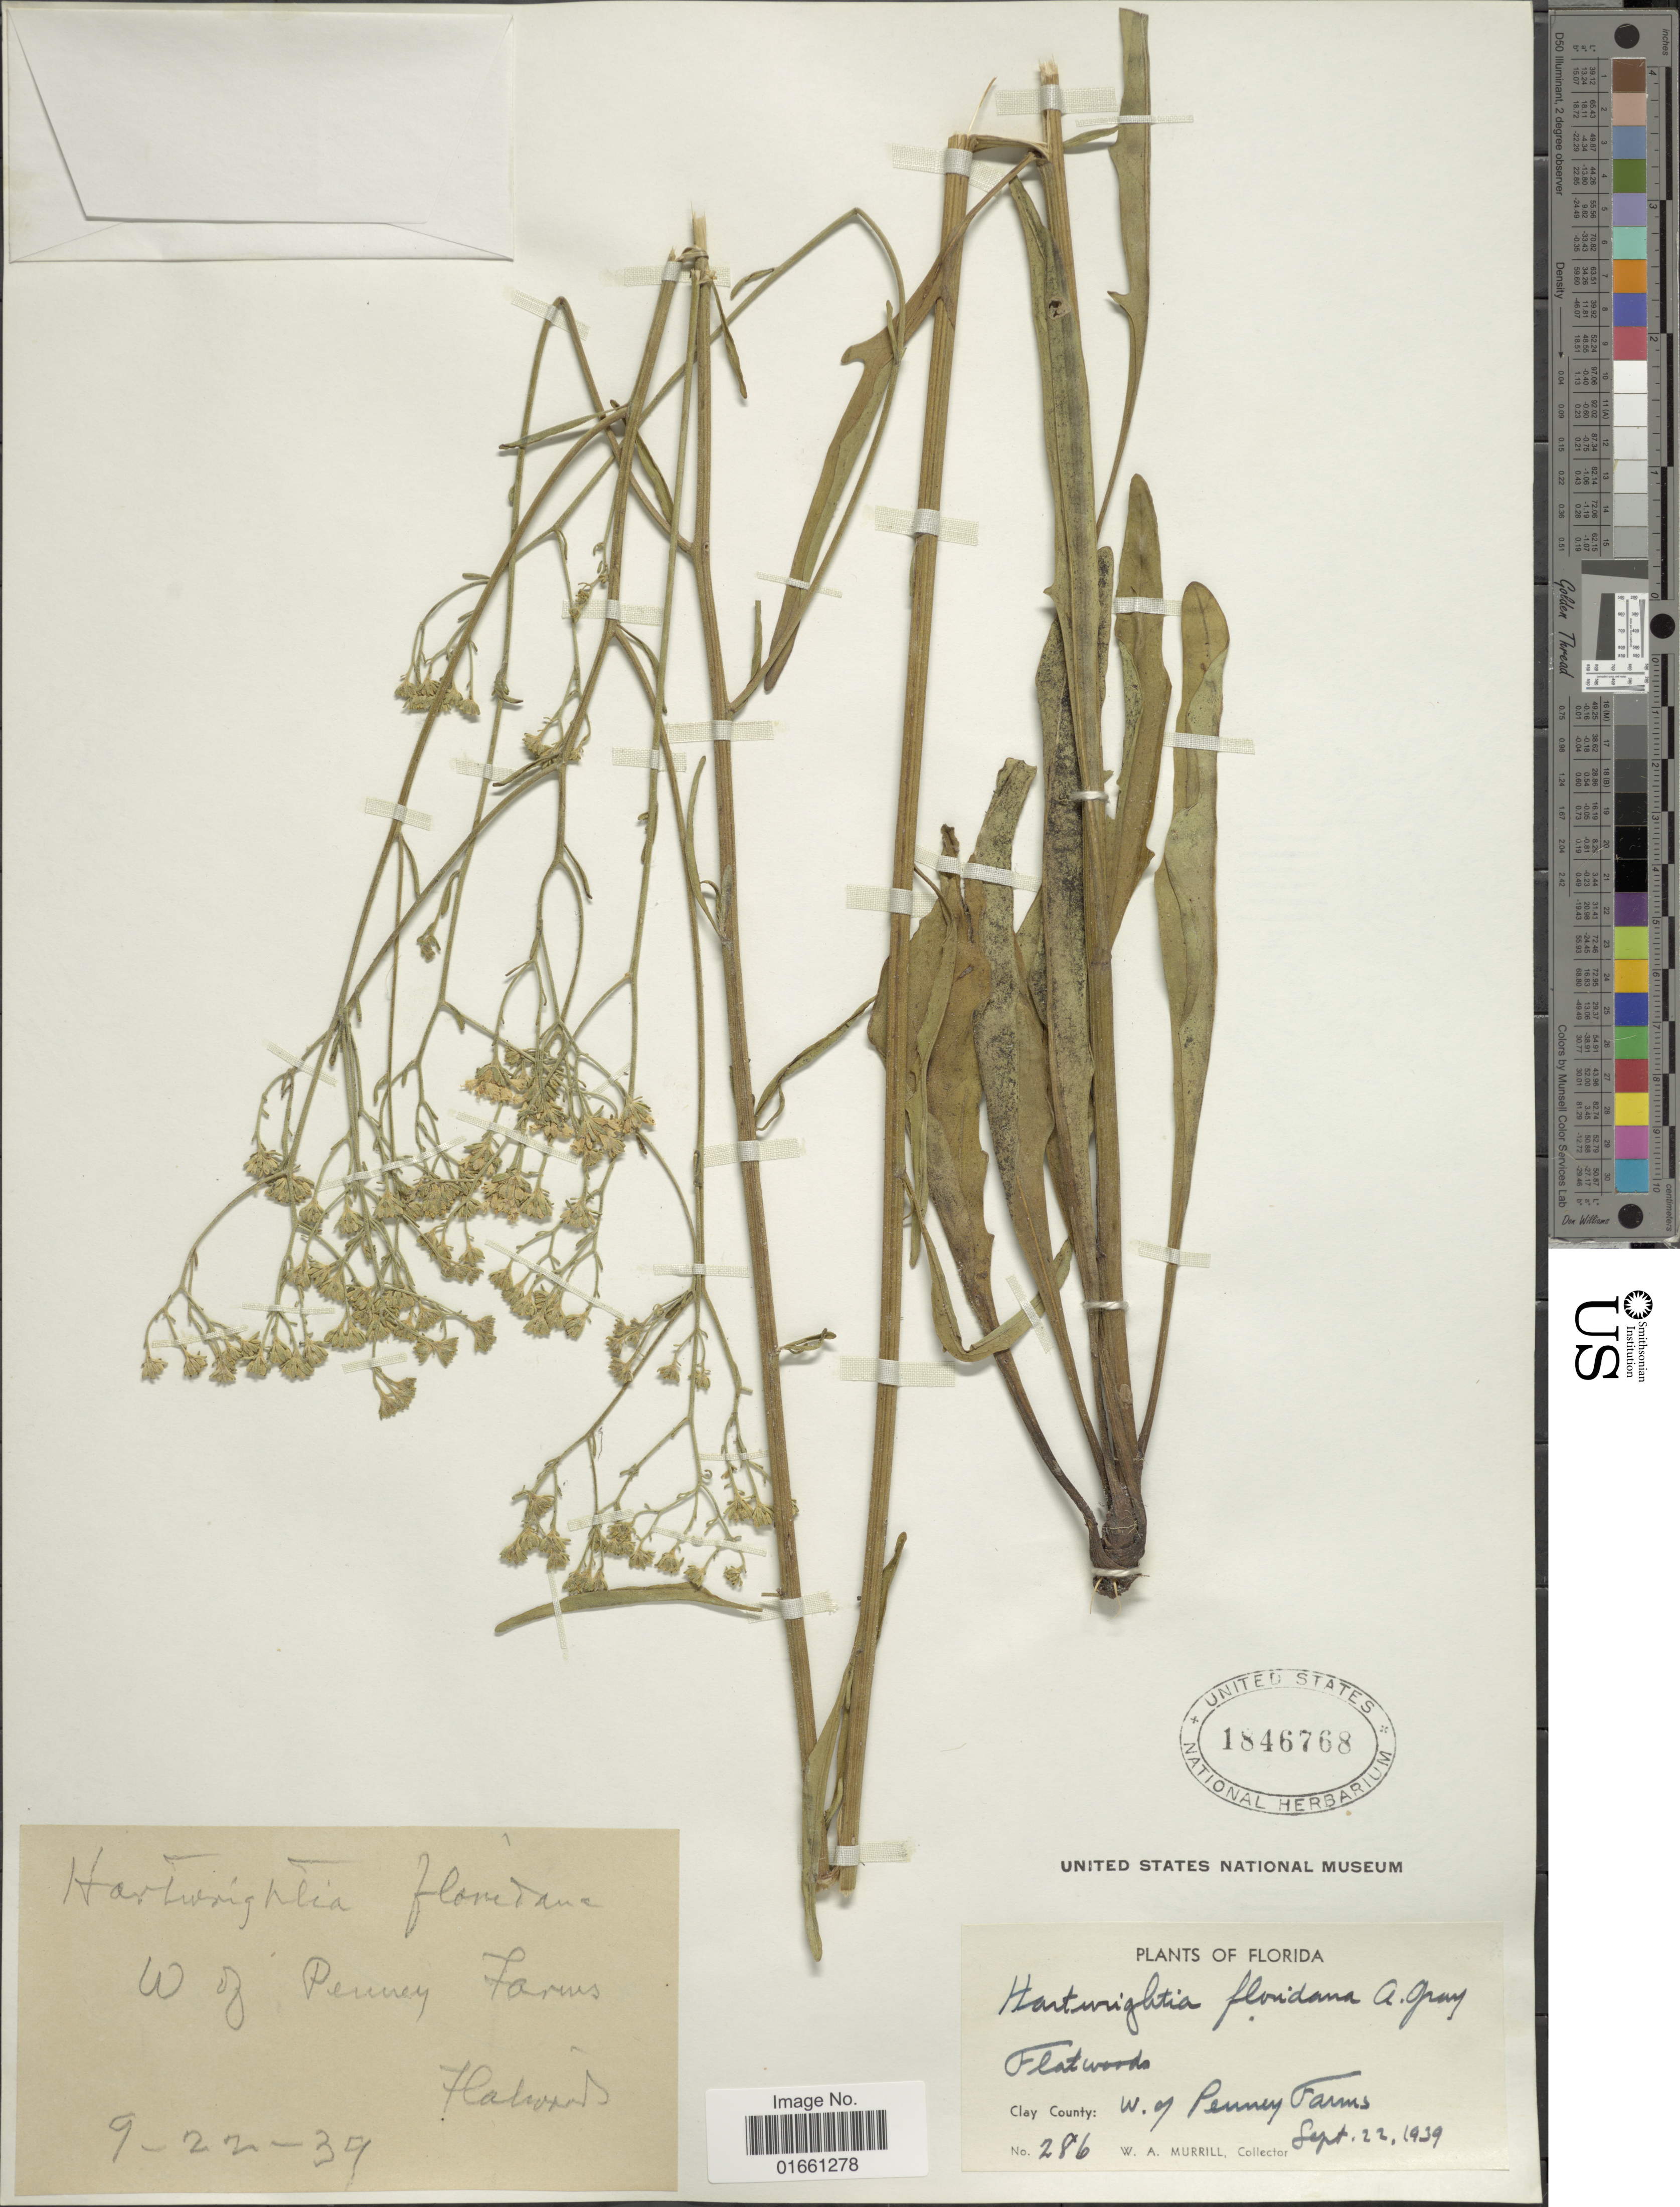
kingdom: Plantae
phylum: Tracheophyta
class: Magnoliopsida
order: Asterales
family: Asteraceae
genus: Hartwrightia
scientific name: Hartwrightia floridana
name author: A. Gray ex S. Watson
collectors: W. A. Murrill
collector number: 286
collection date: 1939-09-22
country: United States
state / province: Florida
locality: Clay County: W of Penny Farms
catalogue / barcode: US 1846768